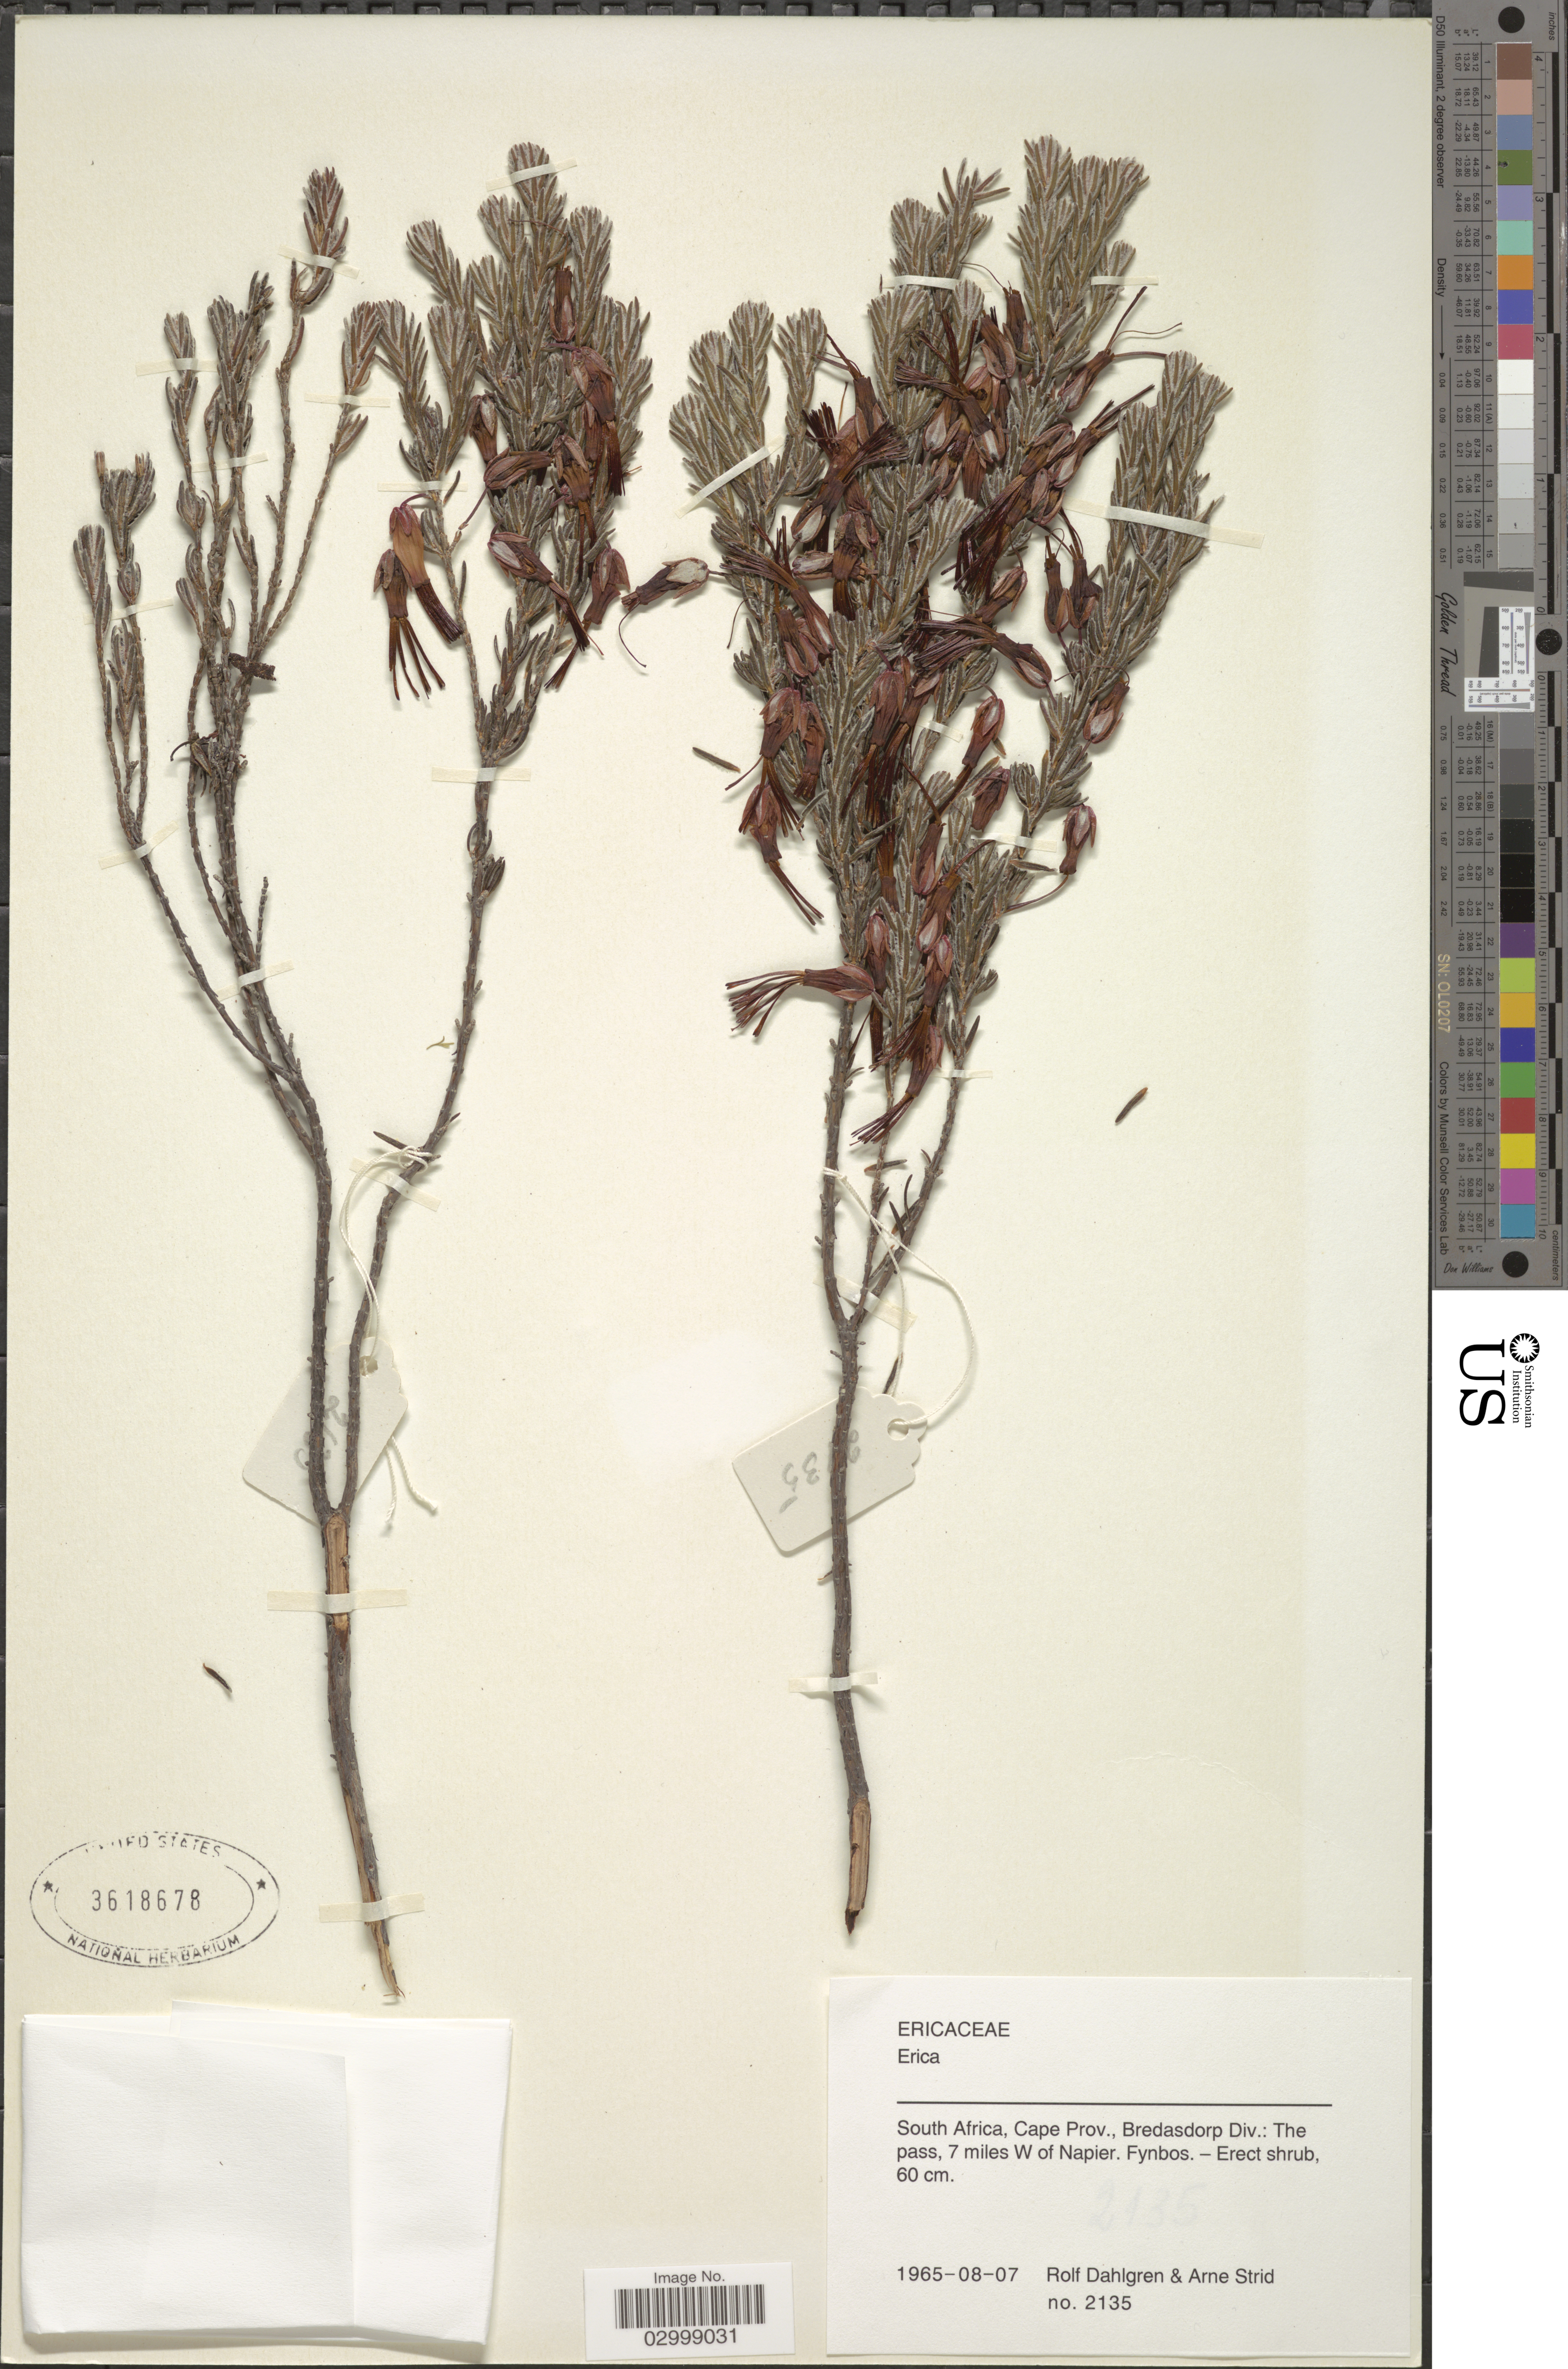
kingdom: Plantae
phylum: Tracheophyta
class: Magnoliopsida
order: Ericales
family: Ericaceae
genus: Erica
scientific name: Erica sp.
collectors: R. Dahlgren & A. Strid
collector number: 2135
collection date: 1965-08-07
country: South Africa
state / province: Western Cape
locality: Cape Prov., Bredasdorp Div.: The pass, 7 miles W of Napier.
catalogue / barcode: US 3618678